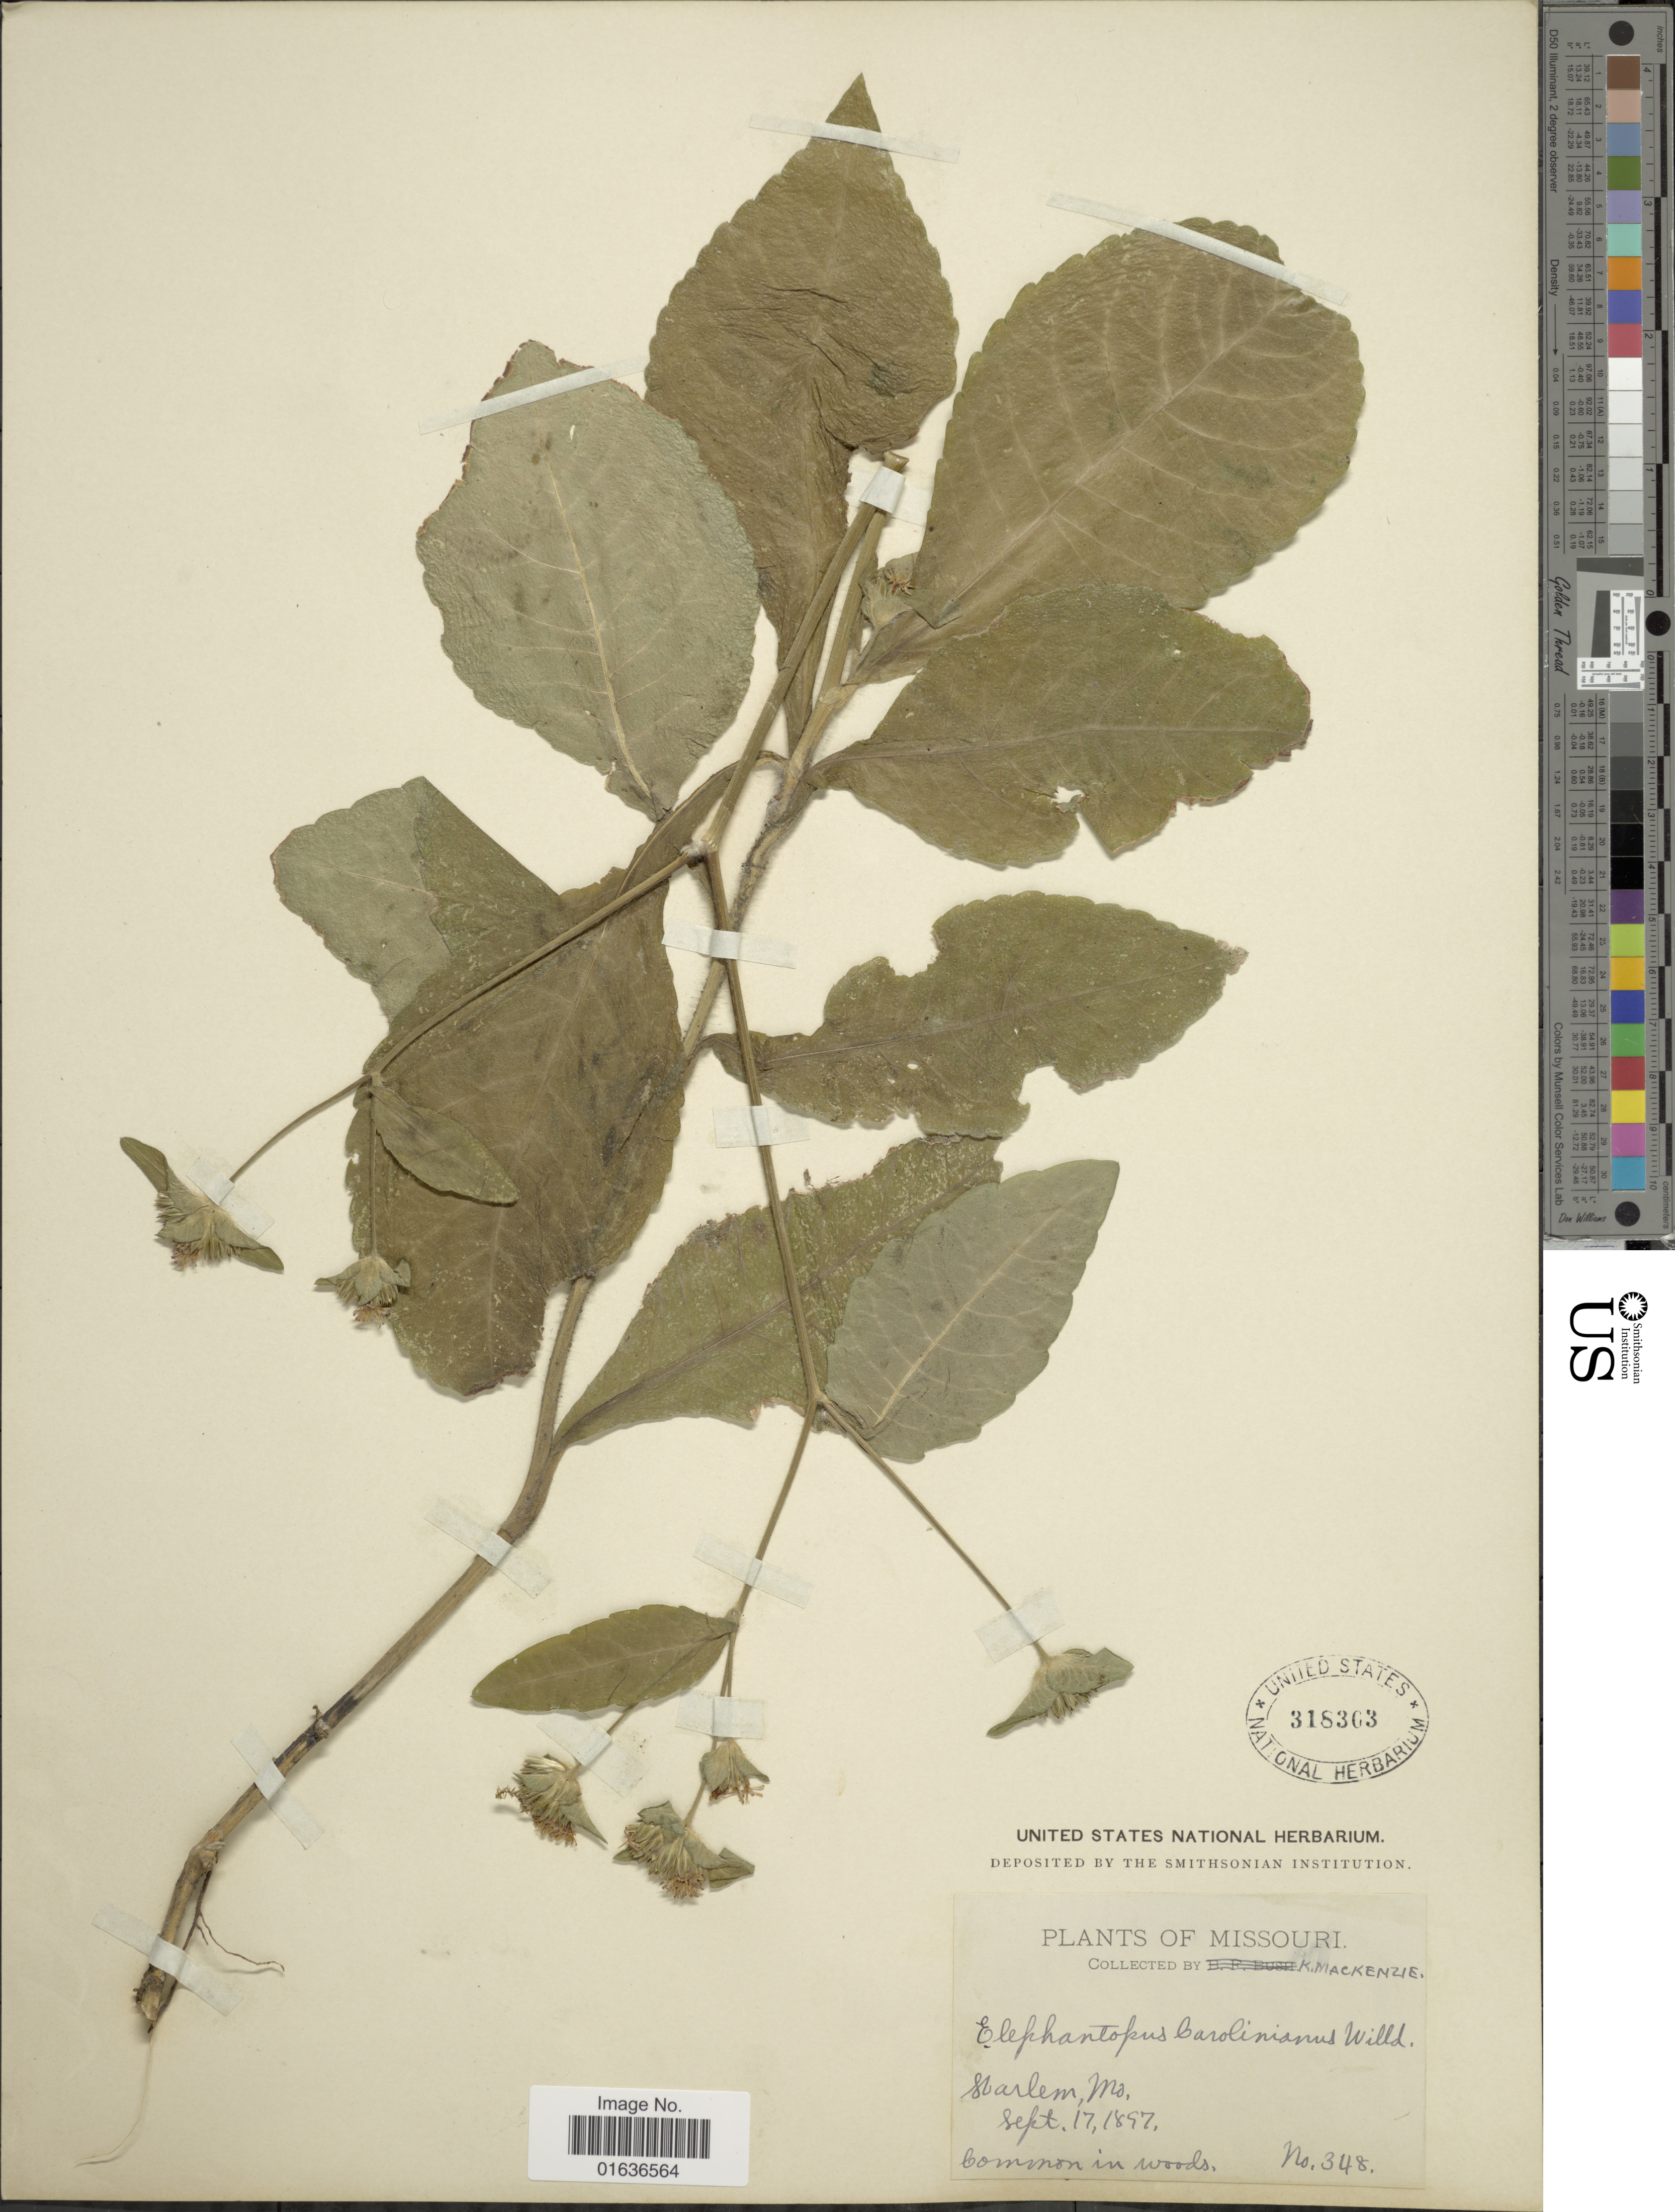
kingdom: Plantae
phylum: Tracheophyta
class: Magnoliopsida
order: Asterales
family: Asteraceae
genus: Elephantopus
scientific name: Elephantopus carolinianus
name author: Raeusch.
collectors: K. K. Mackenzie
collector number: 348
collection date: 1897-09-17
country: United States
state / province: Missouri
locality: Harlem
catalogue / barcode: US 318303